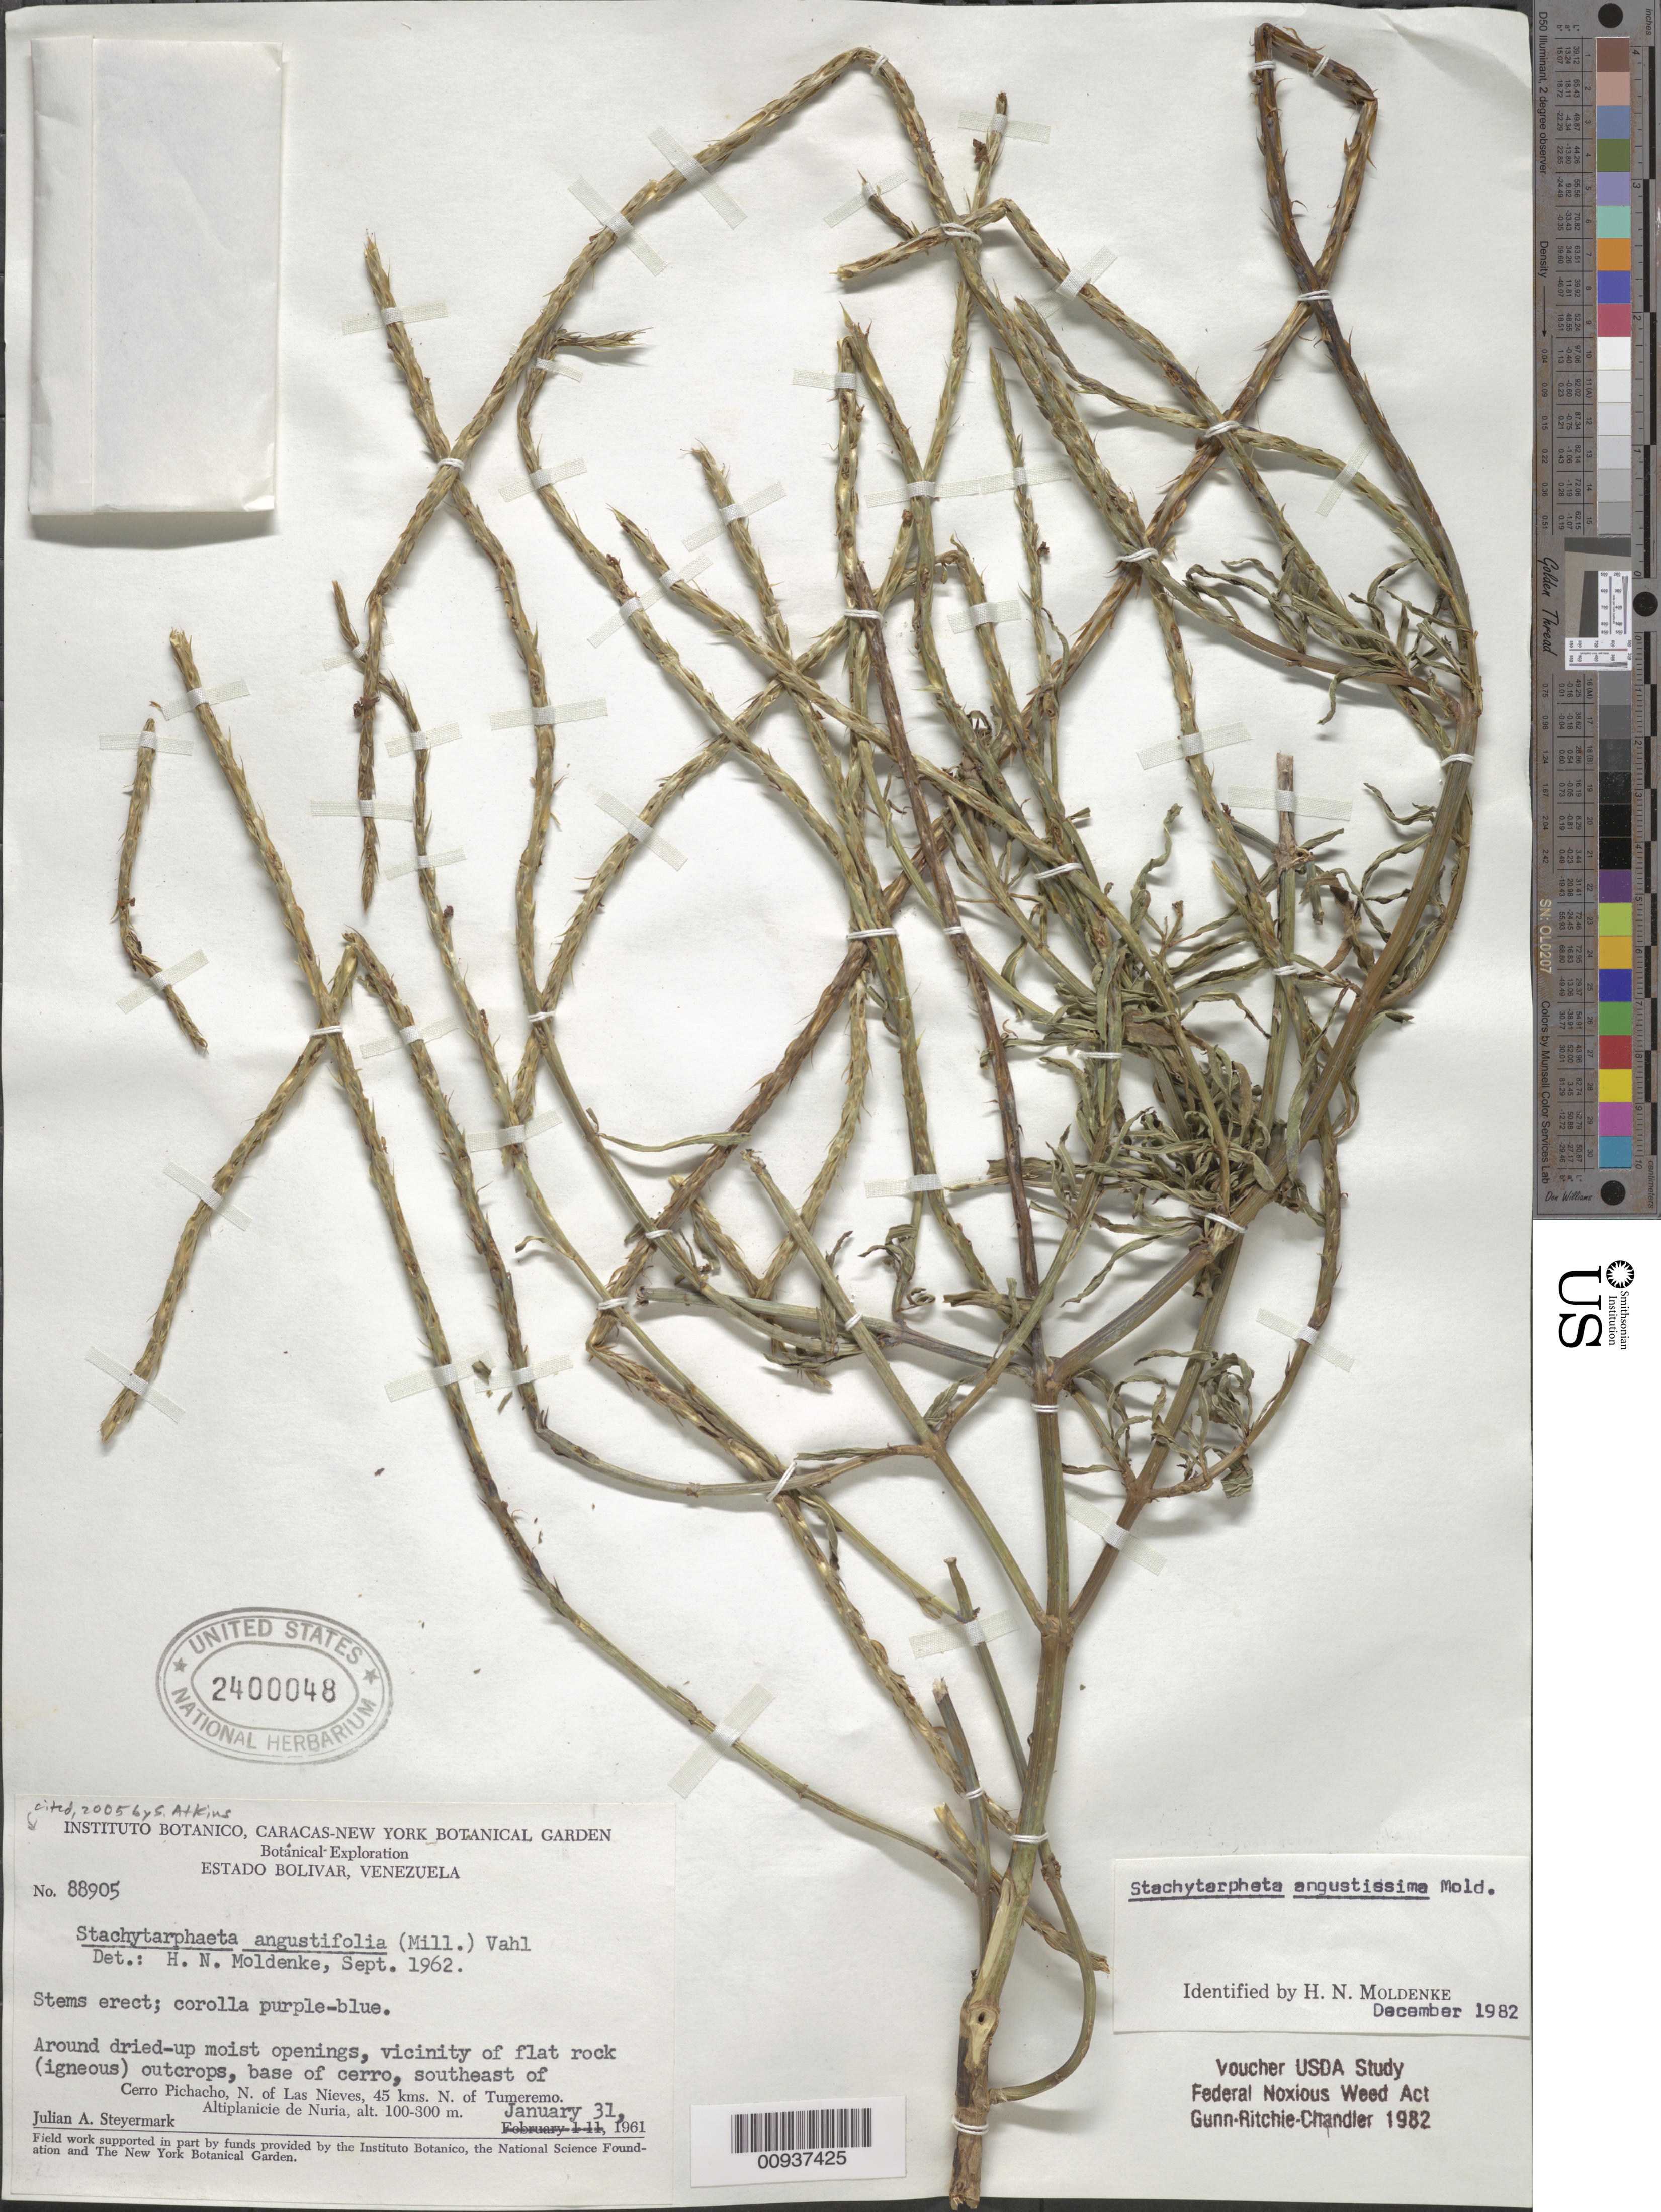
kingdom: Plantae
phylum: Tracheophyta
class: Magnoliopsida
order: Lamiales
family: Verbenaceae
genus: Stachytarpheta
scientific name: Stachytarpheta angustifolia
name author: (Mill.) Vahl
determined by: Moldenke, H. N.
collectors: J. Steyermark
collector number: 88905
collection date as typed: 31-Jan-61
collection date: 1961-01-31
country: Venezuela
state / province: Bolívar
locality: Cerro El Picacho, SE of; N of Las Nieves, 45 km N of Tumeremo, Altiplanicie de Nuria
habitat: Dried-up moist openings, vicinity of flat rock (igneous outcrops), base of cerro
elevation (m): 100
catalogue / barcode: US 2400048